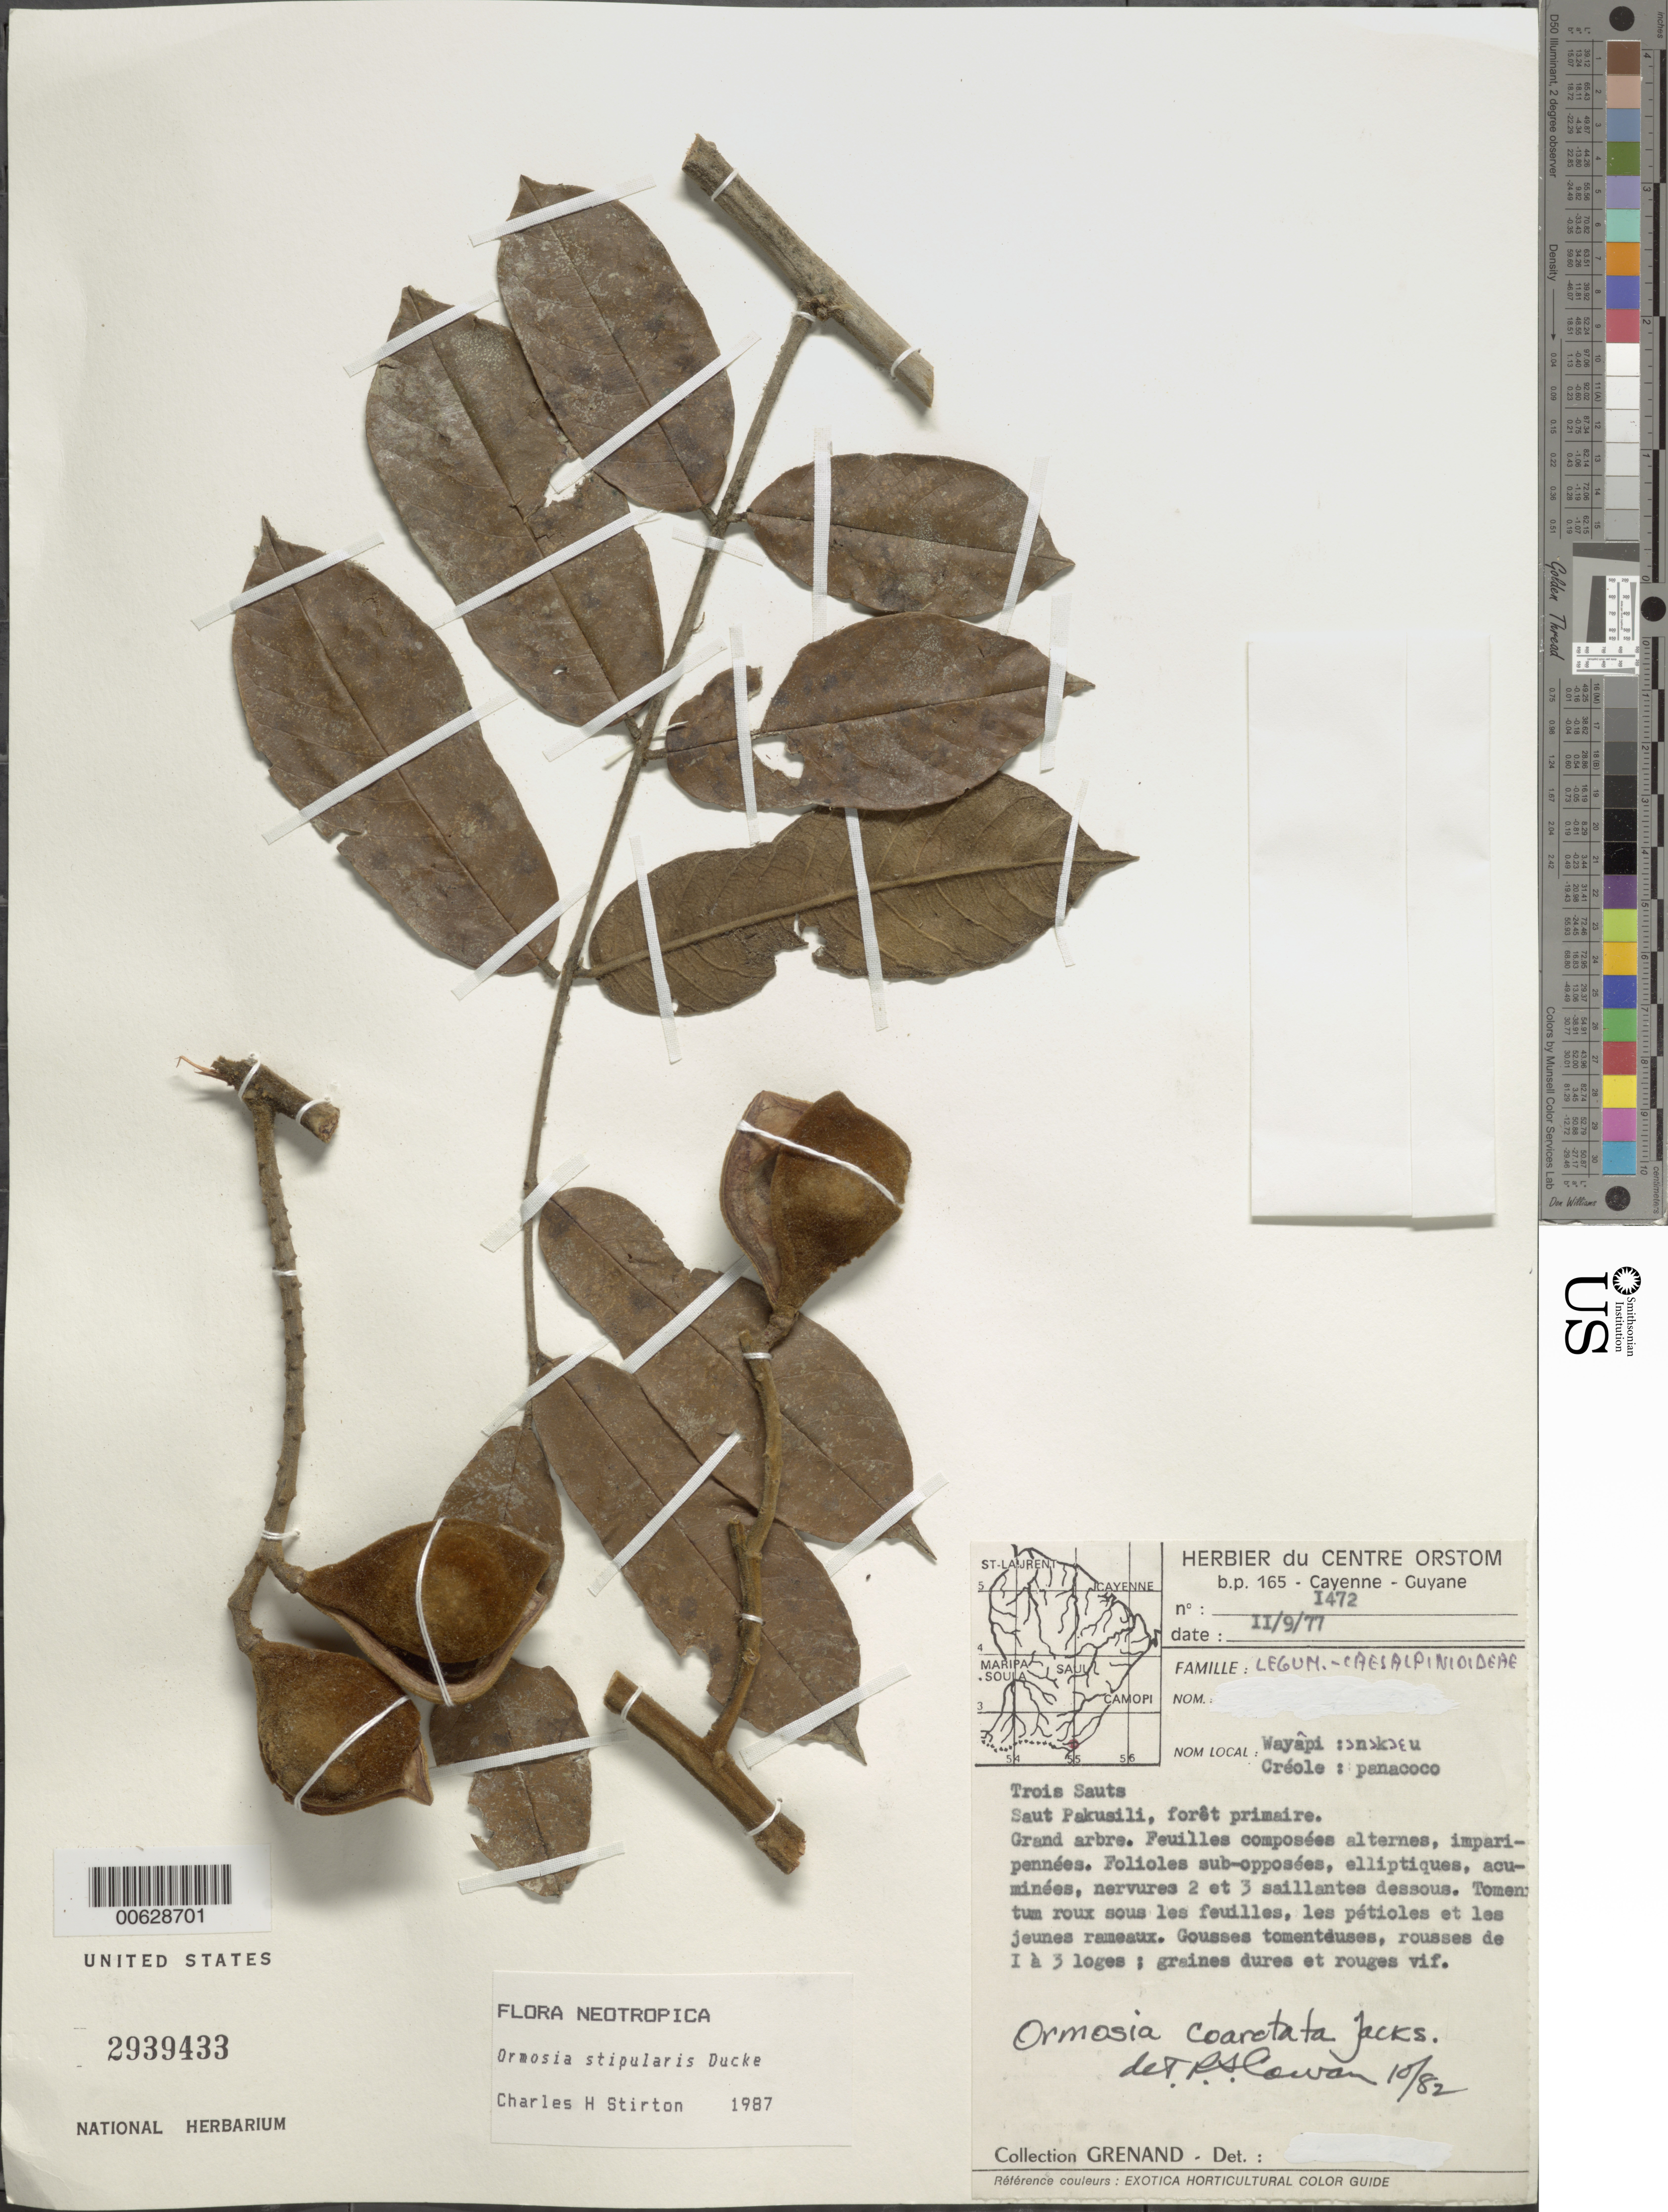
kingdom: Plantae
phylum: Tracheophyta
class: Magnoliopsida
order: Fabales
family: Fabaceae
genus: Ormosia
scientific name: Ormosia stipularis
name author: Ducke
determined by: Stirton, Charles H.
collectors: P. Grenand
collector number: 1472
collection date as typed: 11-Sep-77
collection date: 1977-09-11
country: French Guiana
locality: Trois Sauts, Saut Pakusili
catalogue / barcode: US 2939433